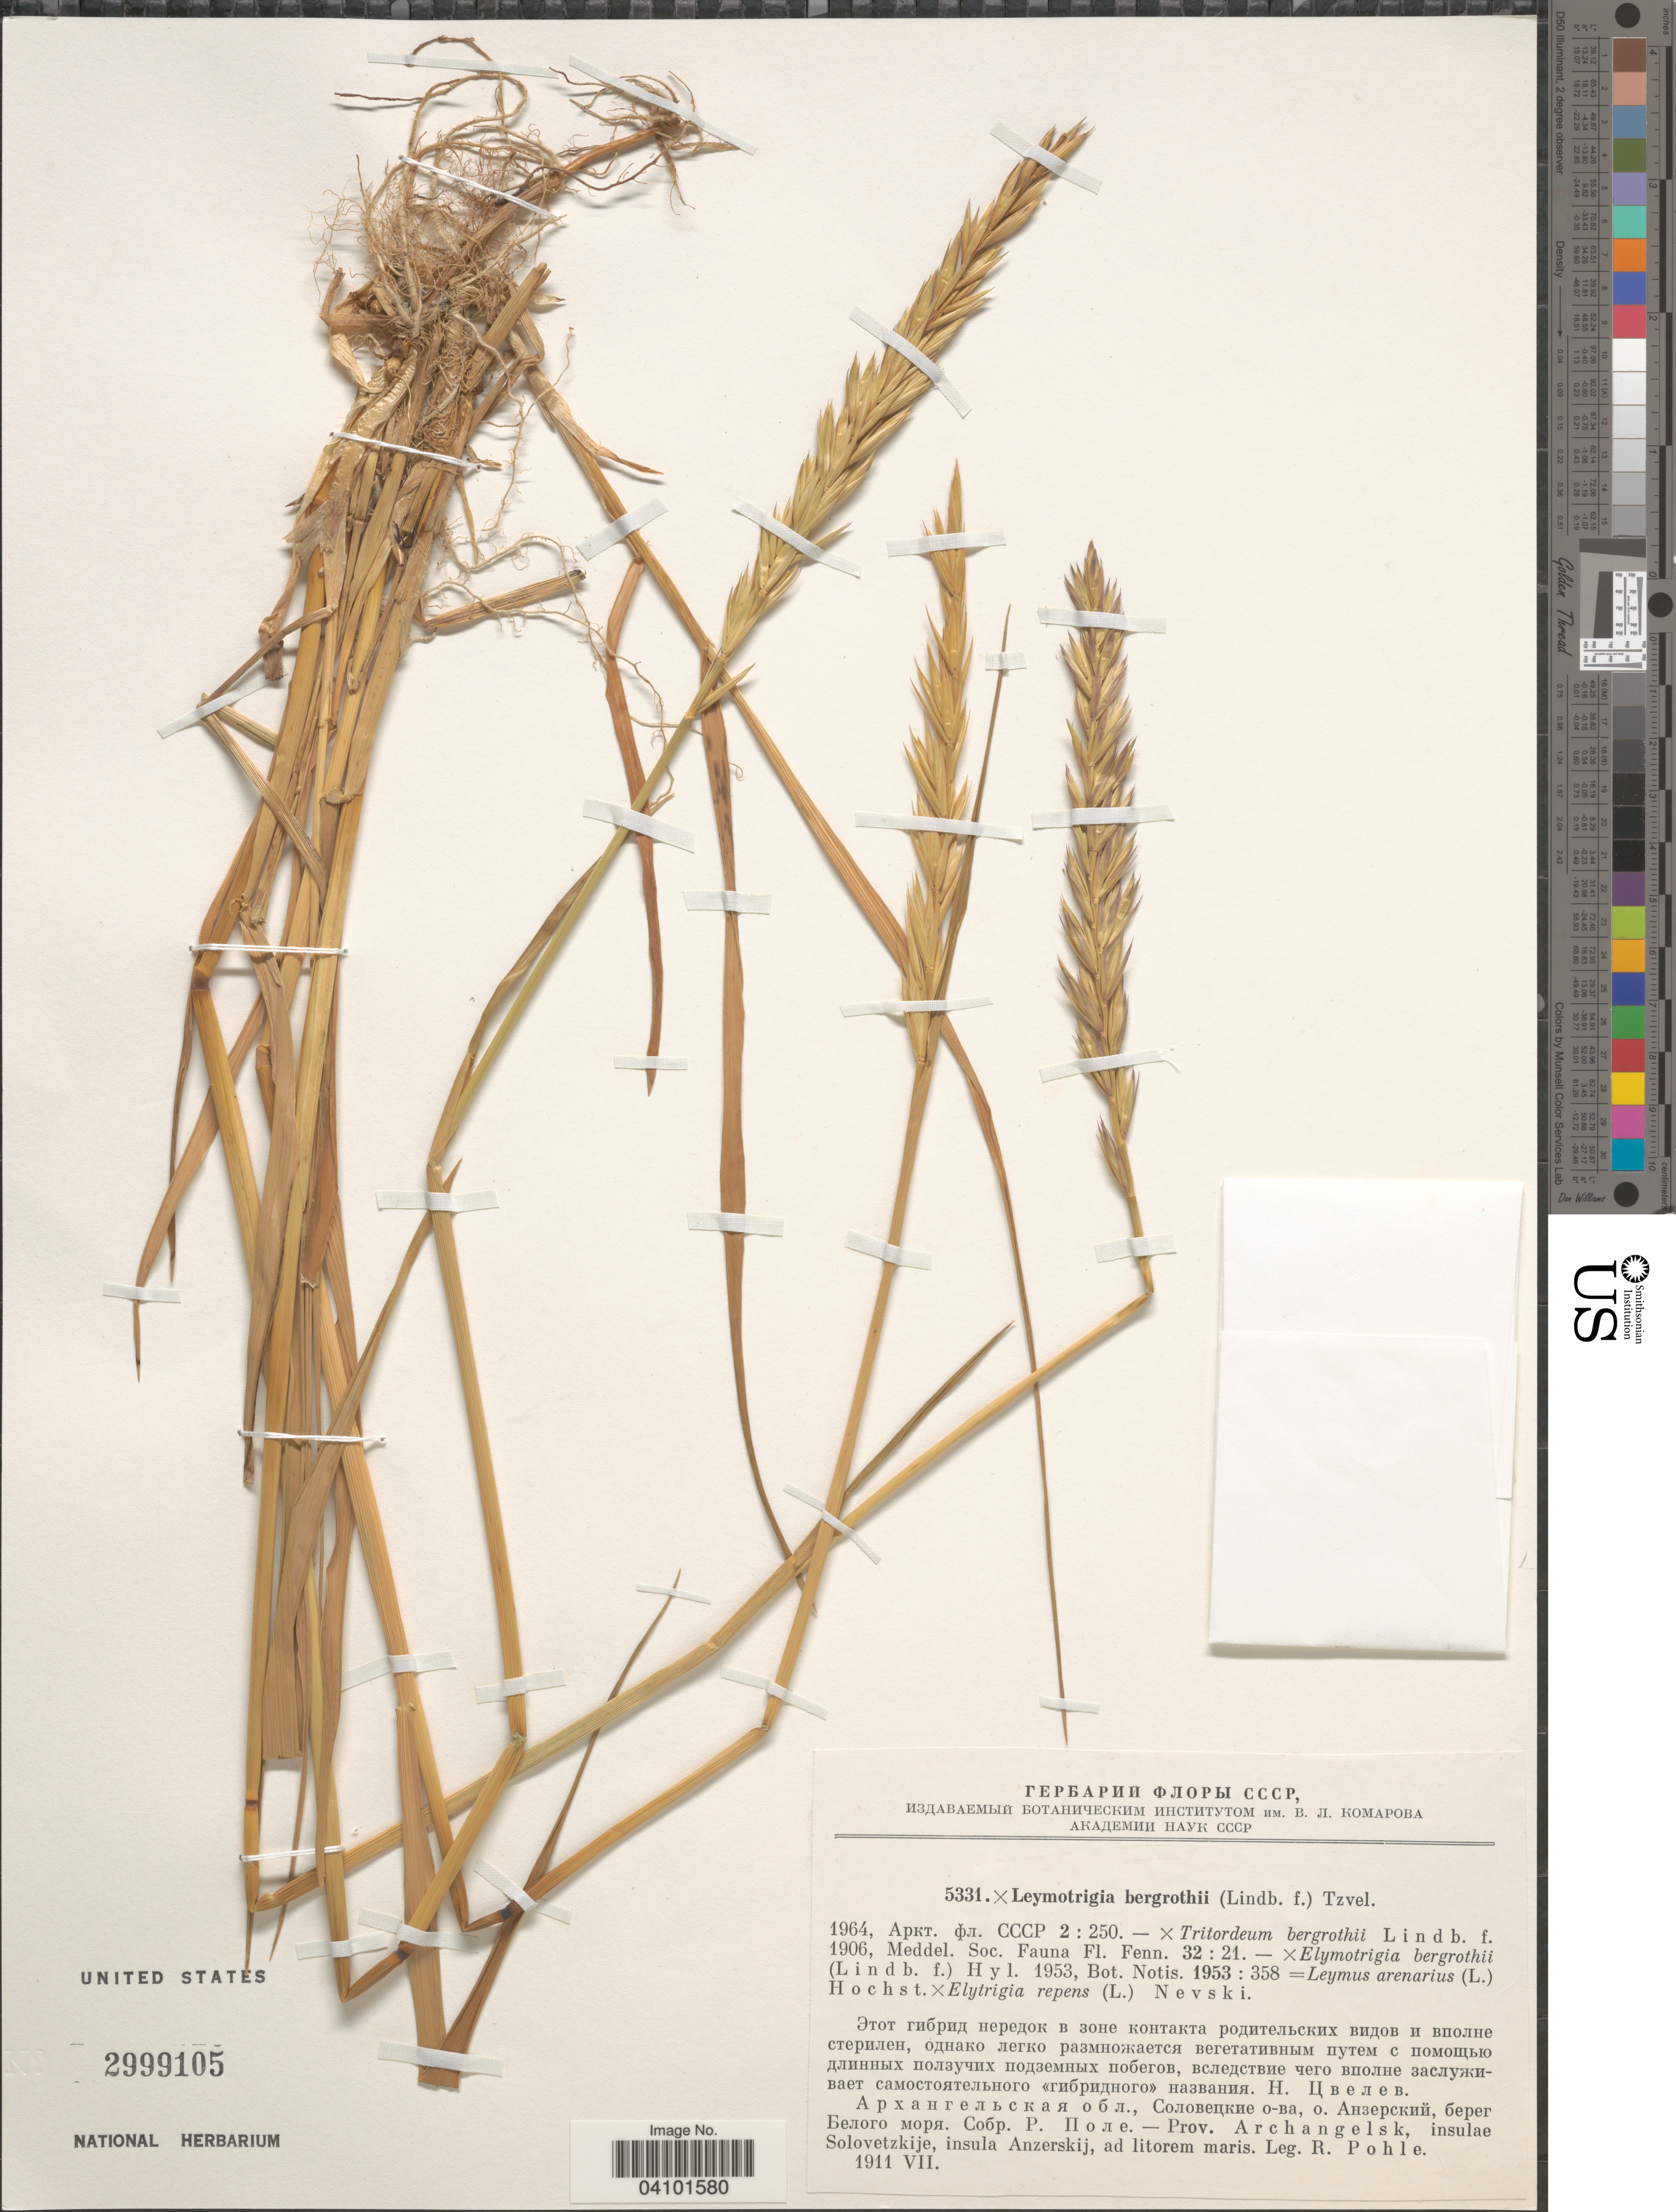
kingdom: Plantae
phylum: Tracheophyta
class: Liliopsida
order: Poales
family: Poaceae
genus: Elyleymus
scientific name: Elyleymus bergrothii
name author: (H. Lindb.) Conert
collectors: R. Pohle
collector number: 5331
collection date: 1911-07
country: Russian Federation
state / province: Arkhangelsk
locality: Prov. Archangelsk, insulae Solovetzkije, insula Anzerskij, ad litorem maris.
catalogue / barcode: US 2999105